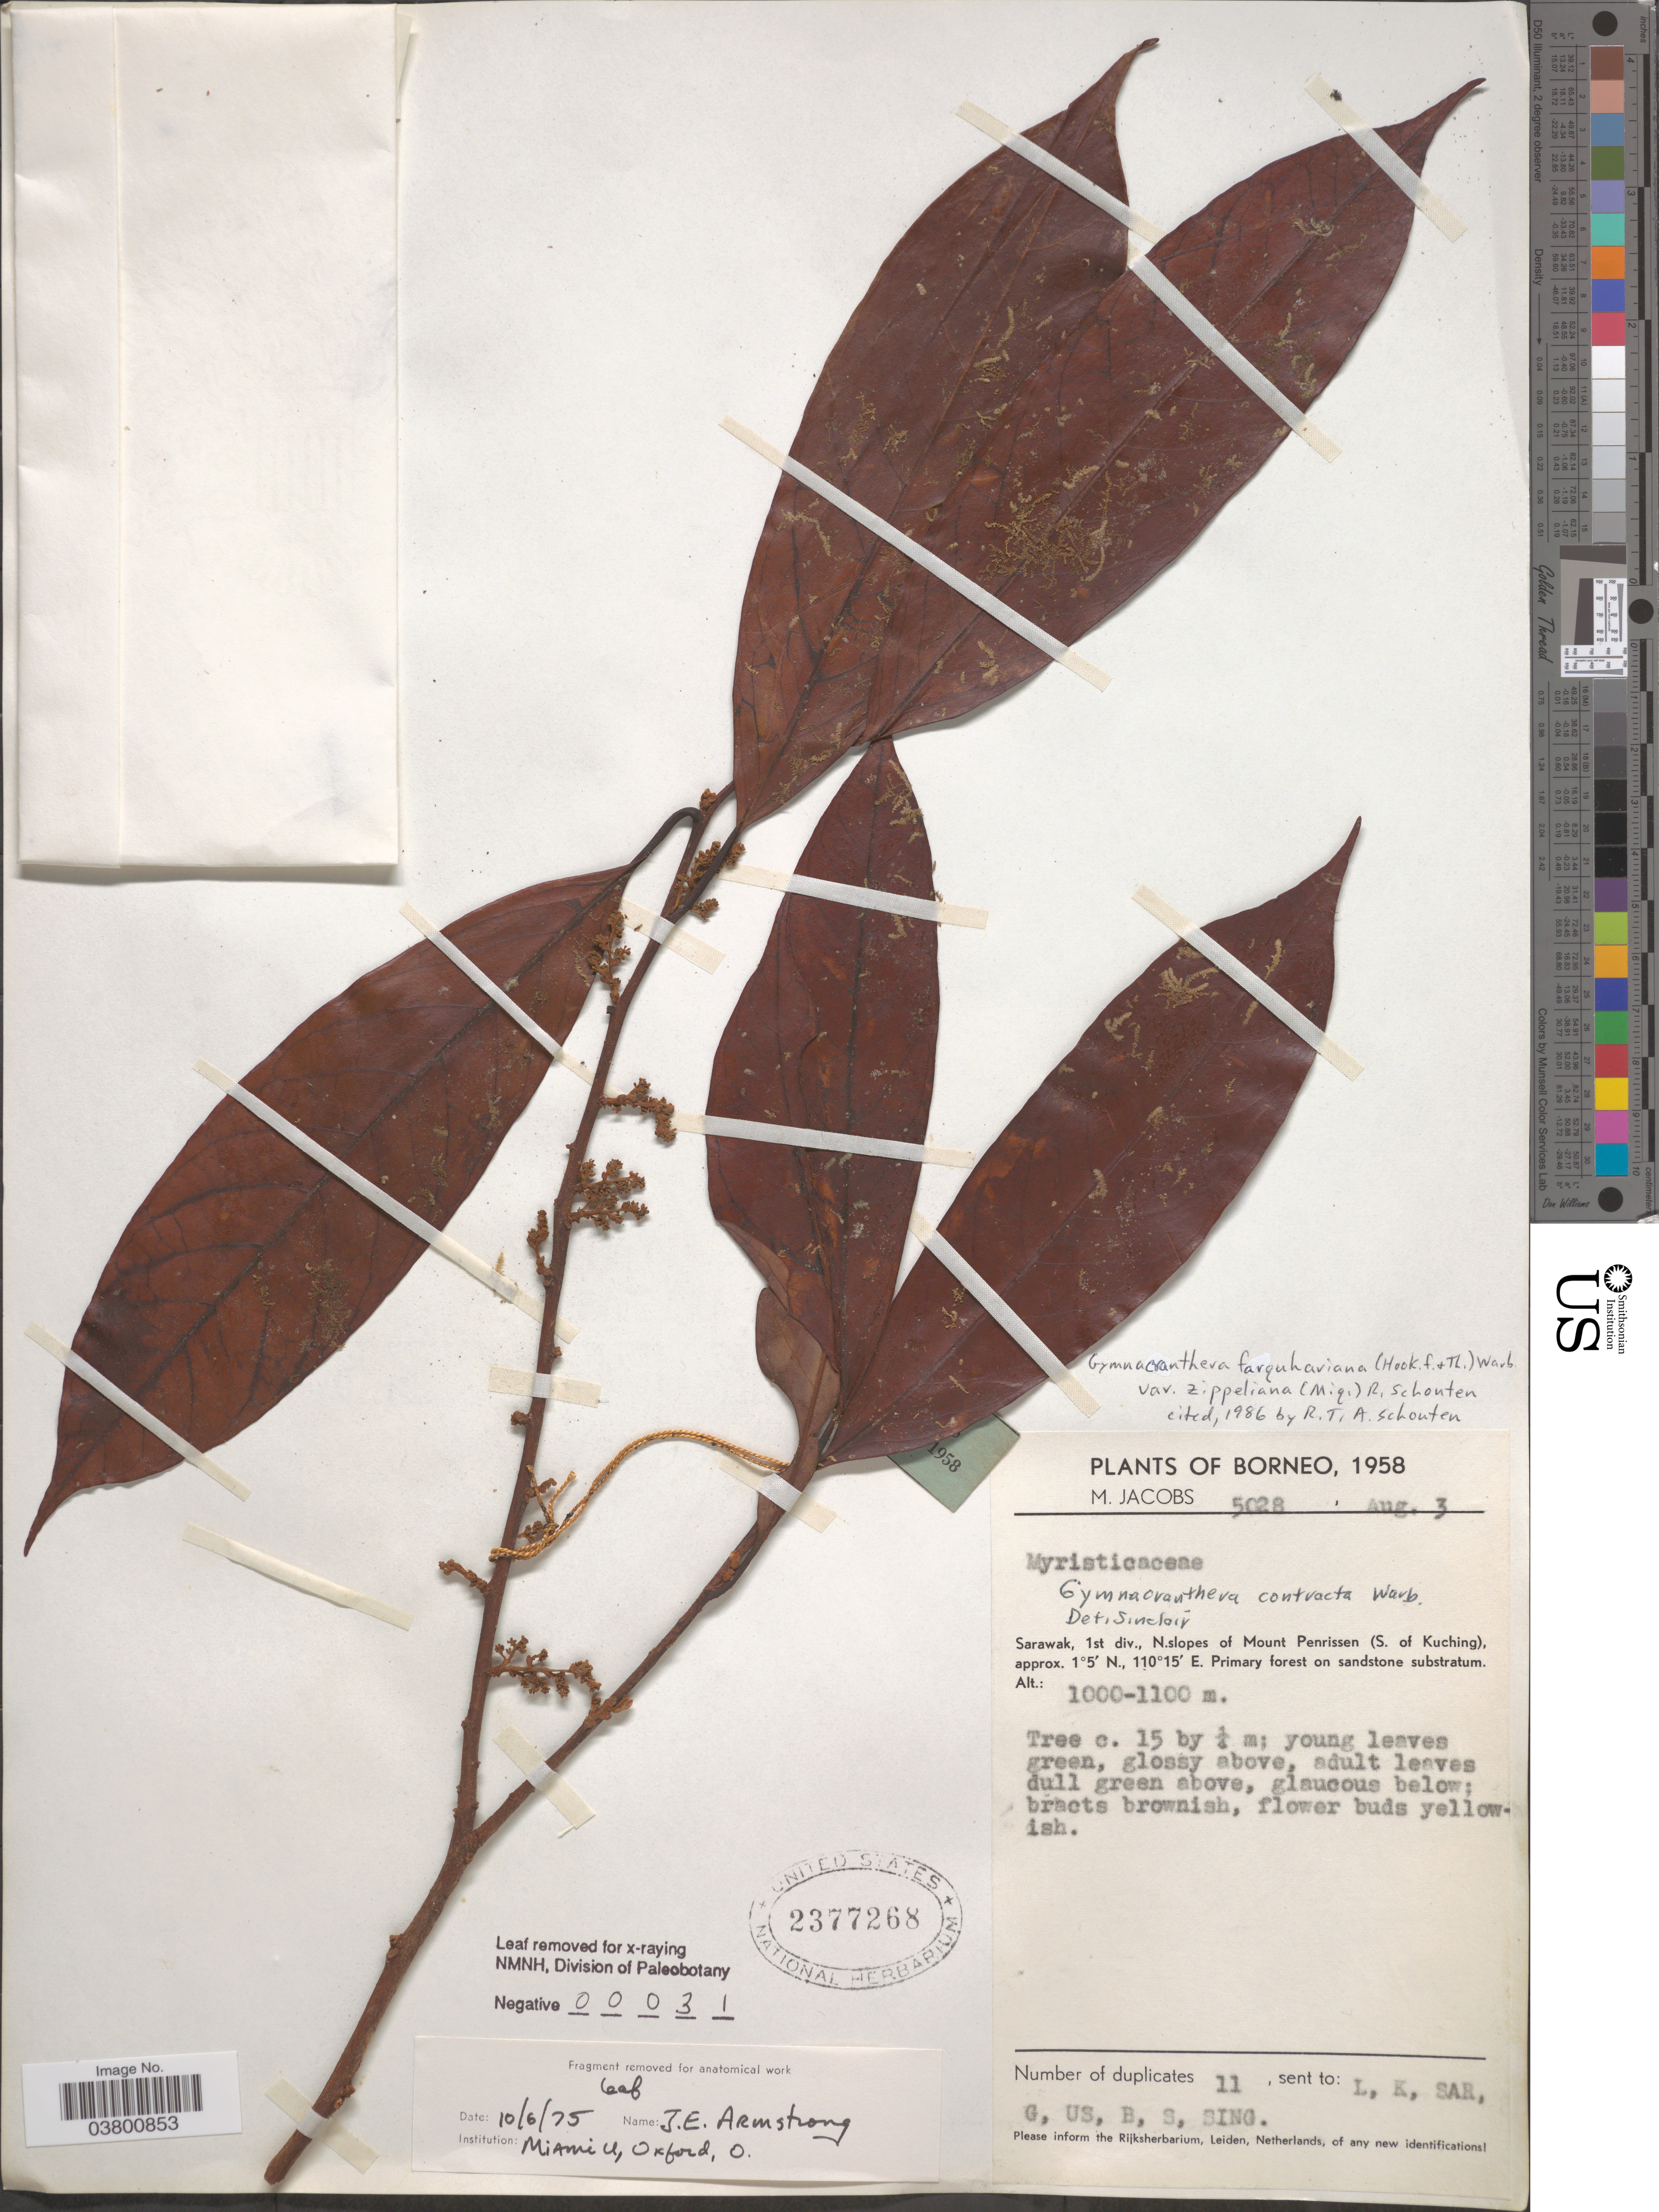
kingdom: Plantae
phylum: Tracheophyta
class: Magnoliopsida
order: Magnoliales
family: Myristicaceae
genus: Gymnacranthera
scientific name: Gymnacranthera farquhariana var. zippeliana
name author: (Miq.) R.T.A. Schouten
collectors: M. Jacobs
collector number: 5028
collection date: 1958-08-03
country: Malaysia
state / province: Sarawak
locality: Borneo. 1st div., N. slopes of Mount Penrissen (S. of Kuching).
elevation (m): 1000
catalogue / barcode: US 2377268